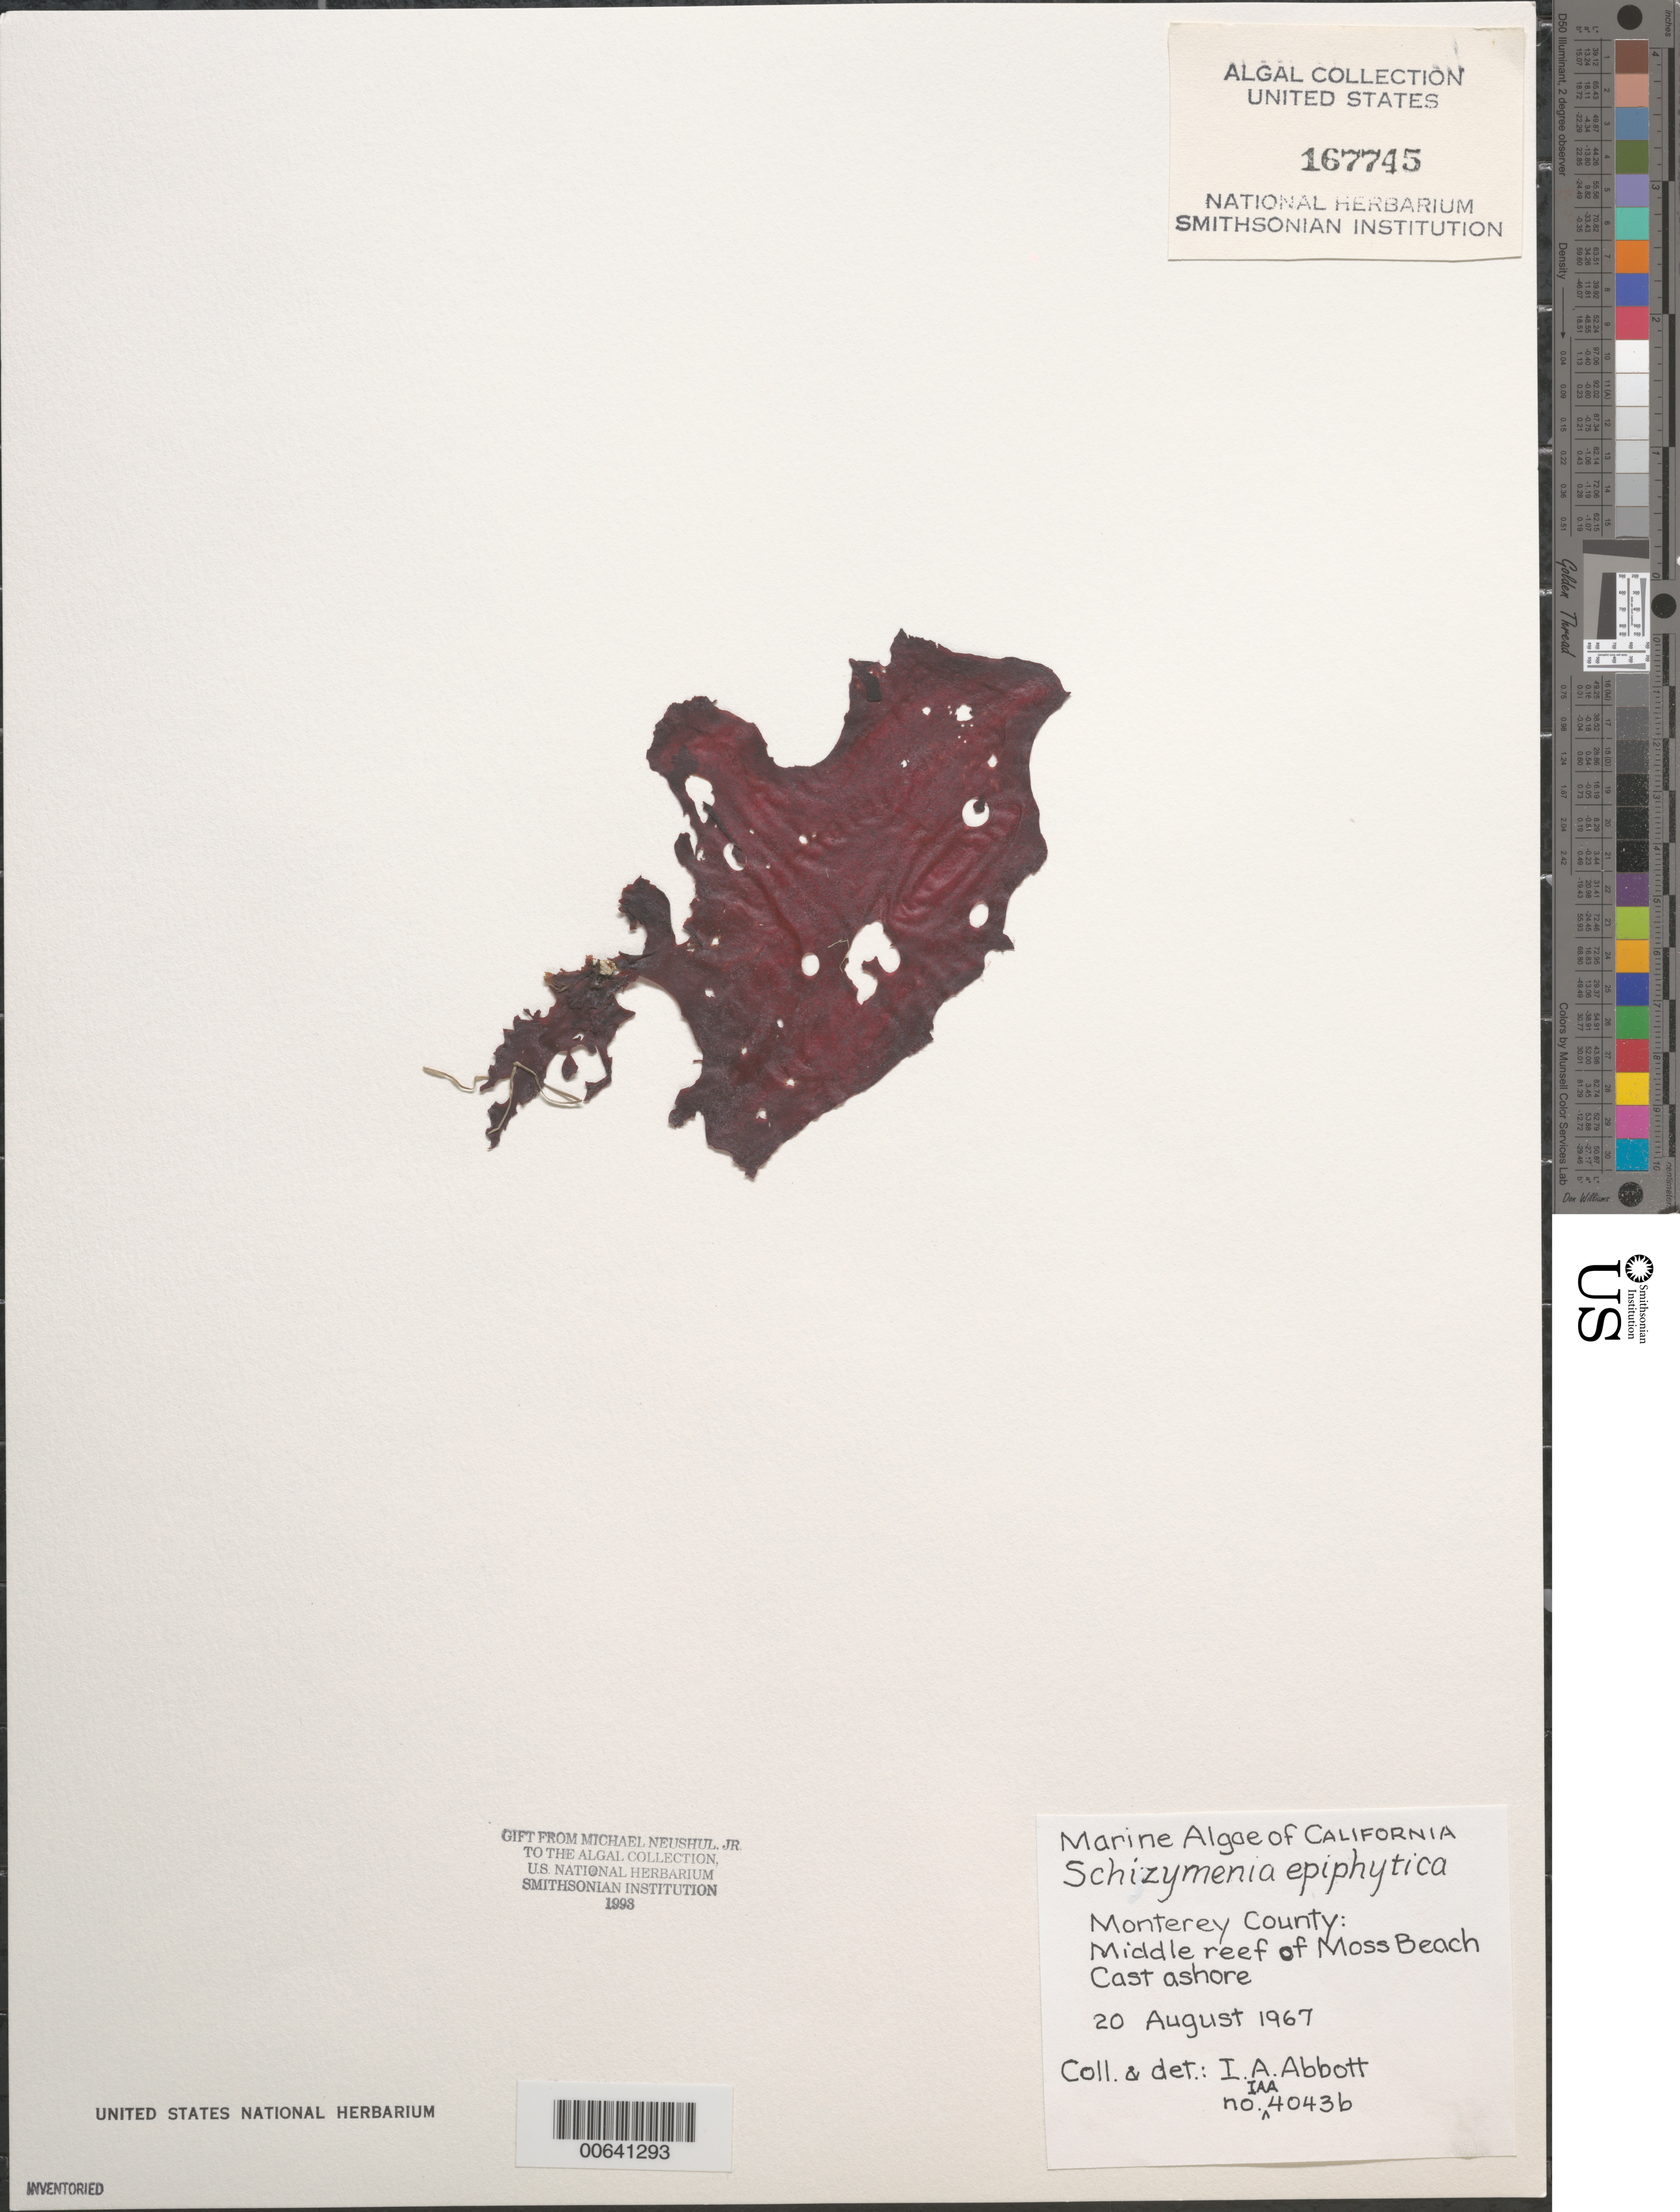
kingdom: Plantae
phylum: Rhodophyta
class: Florideophyceae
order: Gigartinales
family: Furcellariaceae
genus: Peyssonneliopsis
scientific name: Peyssonneliopsis epiphytica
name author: Setch. & G.W. Lawson in Setch.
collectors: I. A. Abbott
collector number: IAA 4043b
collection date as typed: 20 Aug 1967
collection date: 1967-08-20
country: United States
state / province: California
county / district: Monterey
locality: Middle Reef of Moss Beach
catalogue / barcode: US 167745